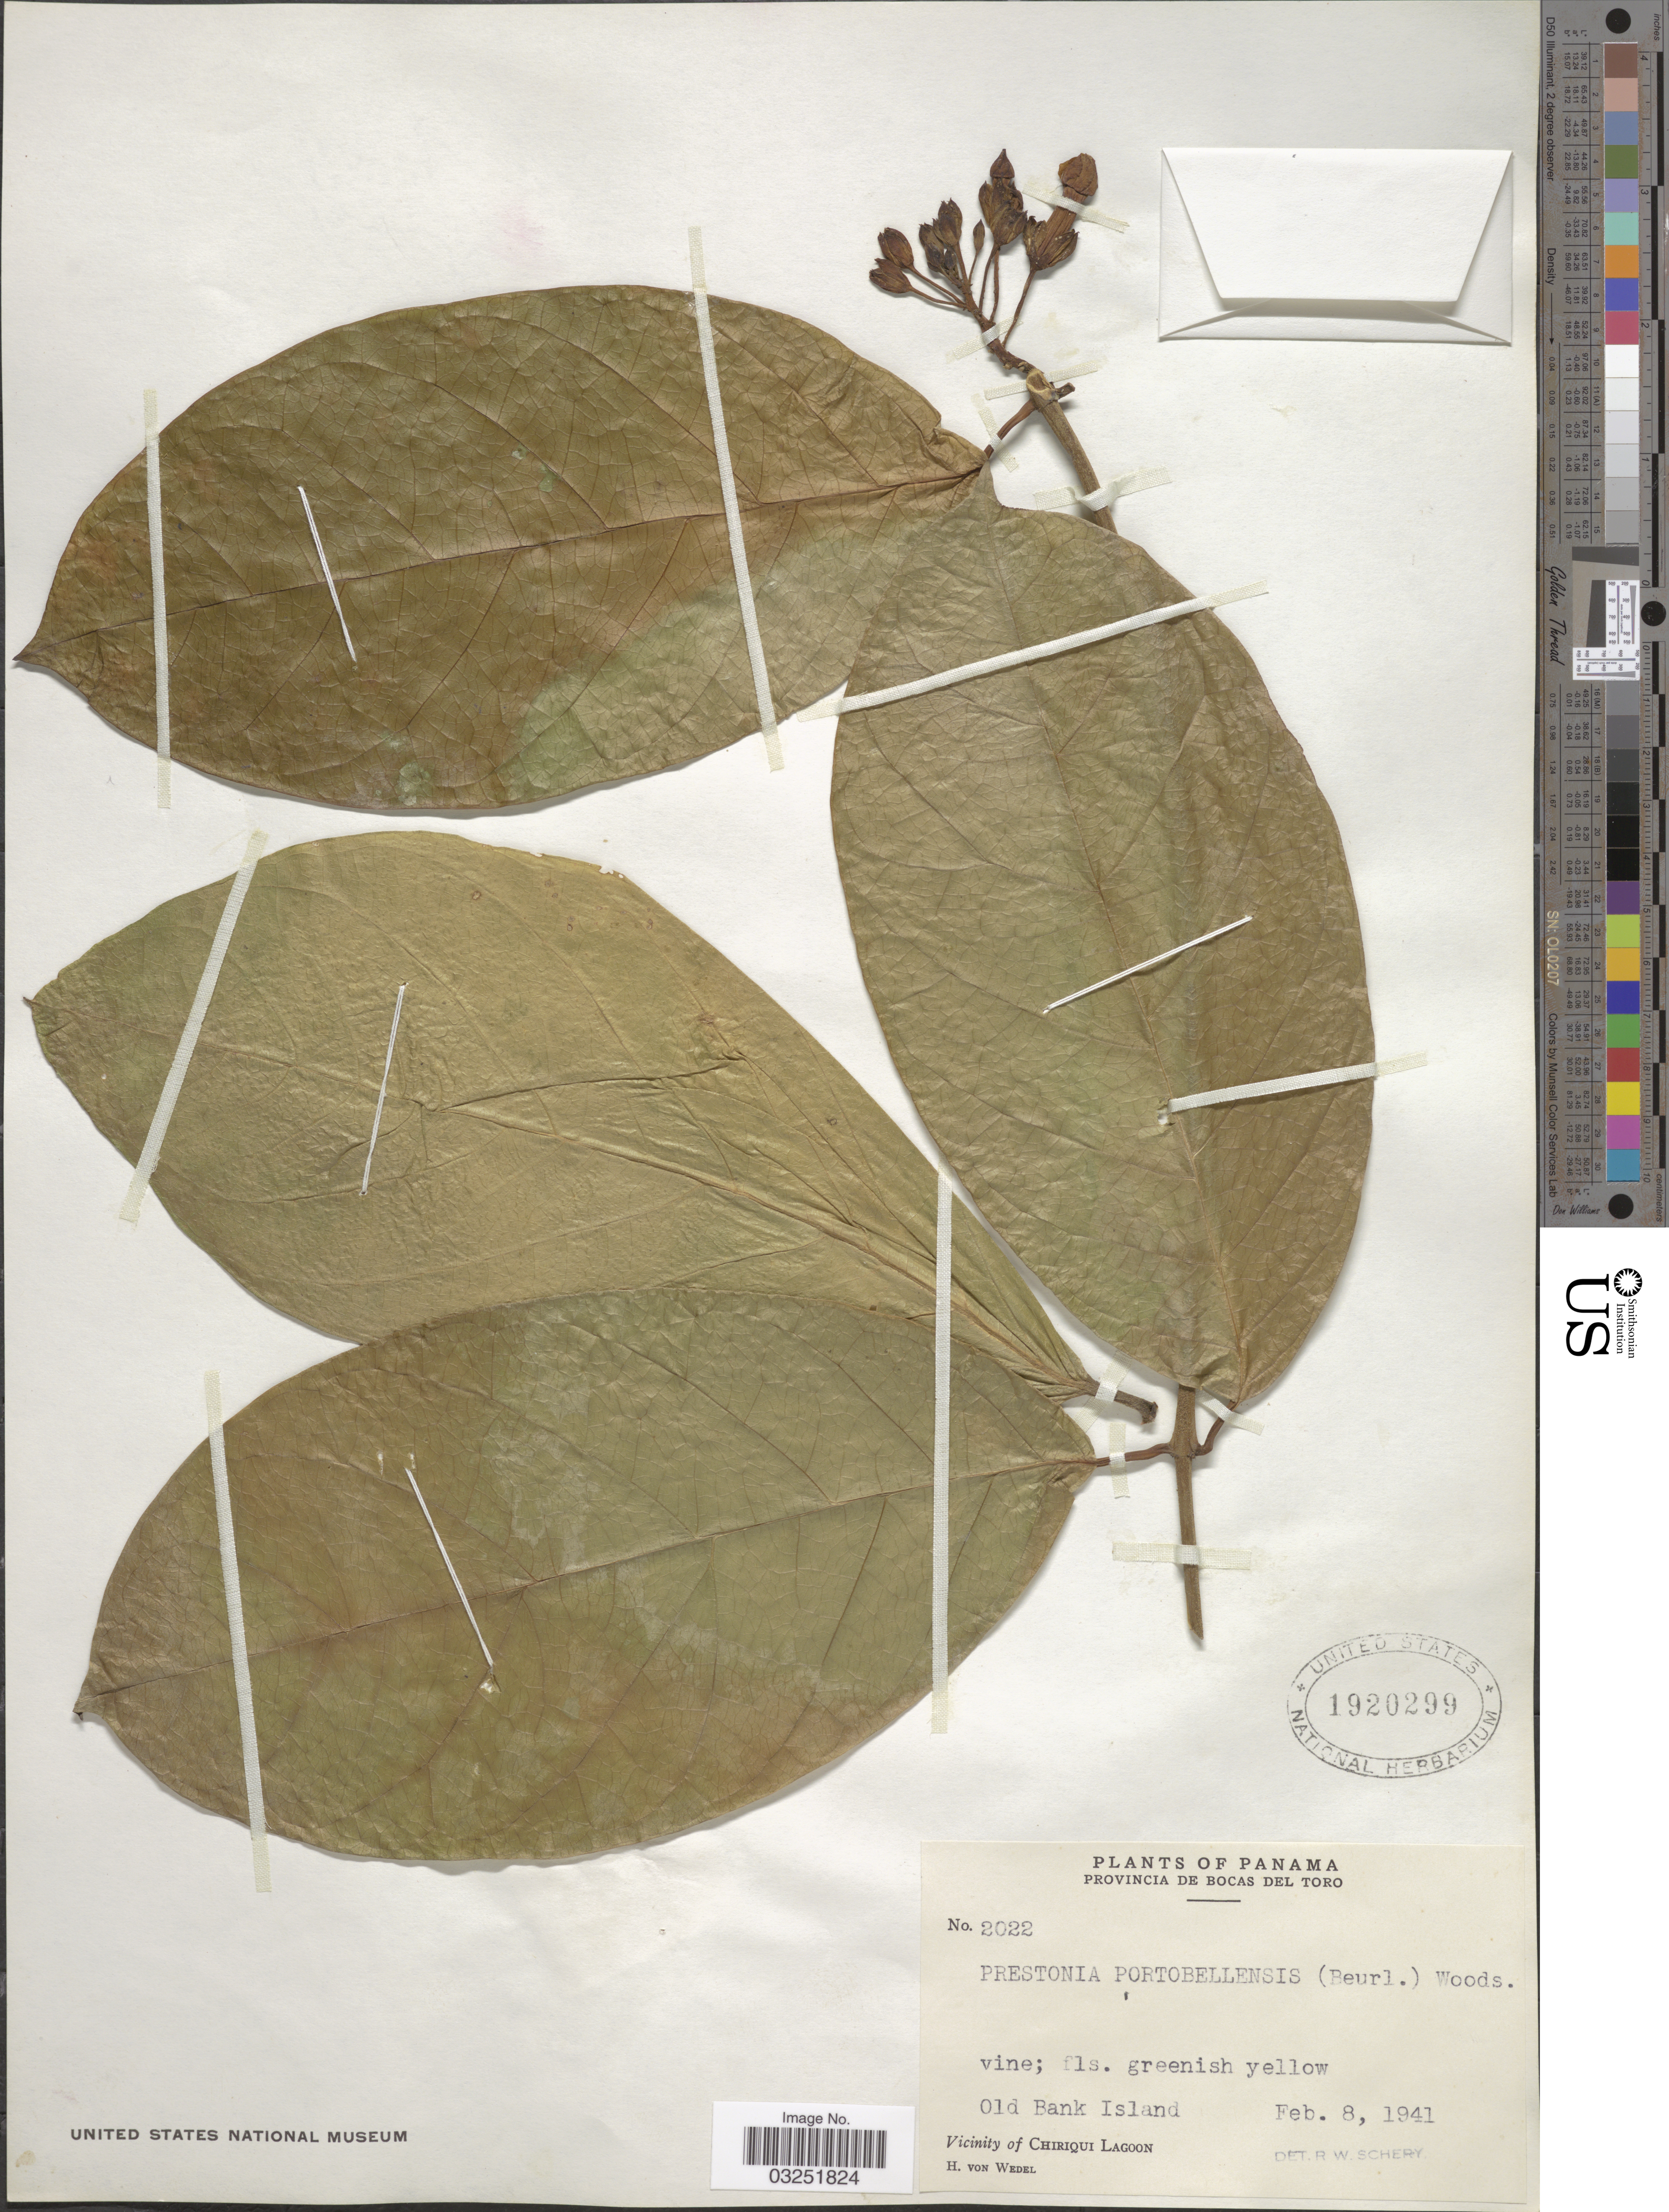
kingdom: Plantae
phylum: Tracheophyta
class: Magnoliopsida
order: Gentianales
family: Apocynaceae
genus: Prestonia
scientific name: Prestonia portobellensis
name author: (Beurl.) Woodson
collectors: H. von Wedel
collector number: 2022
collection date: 1941-02-08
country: Panama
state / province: Bocas del Toro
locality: Old Bank Island, Vicinity of Chiriqui Lagoon.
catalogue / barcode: US 1920299